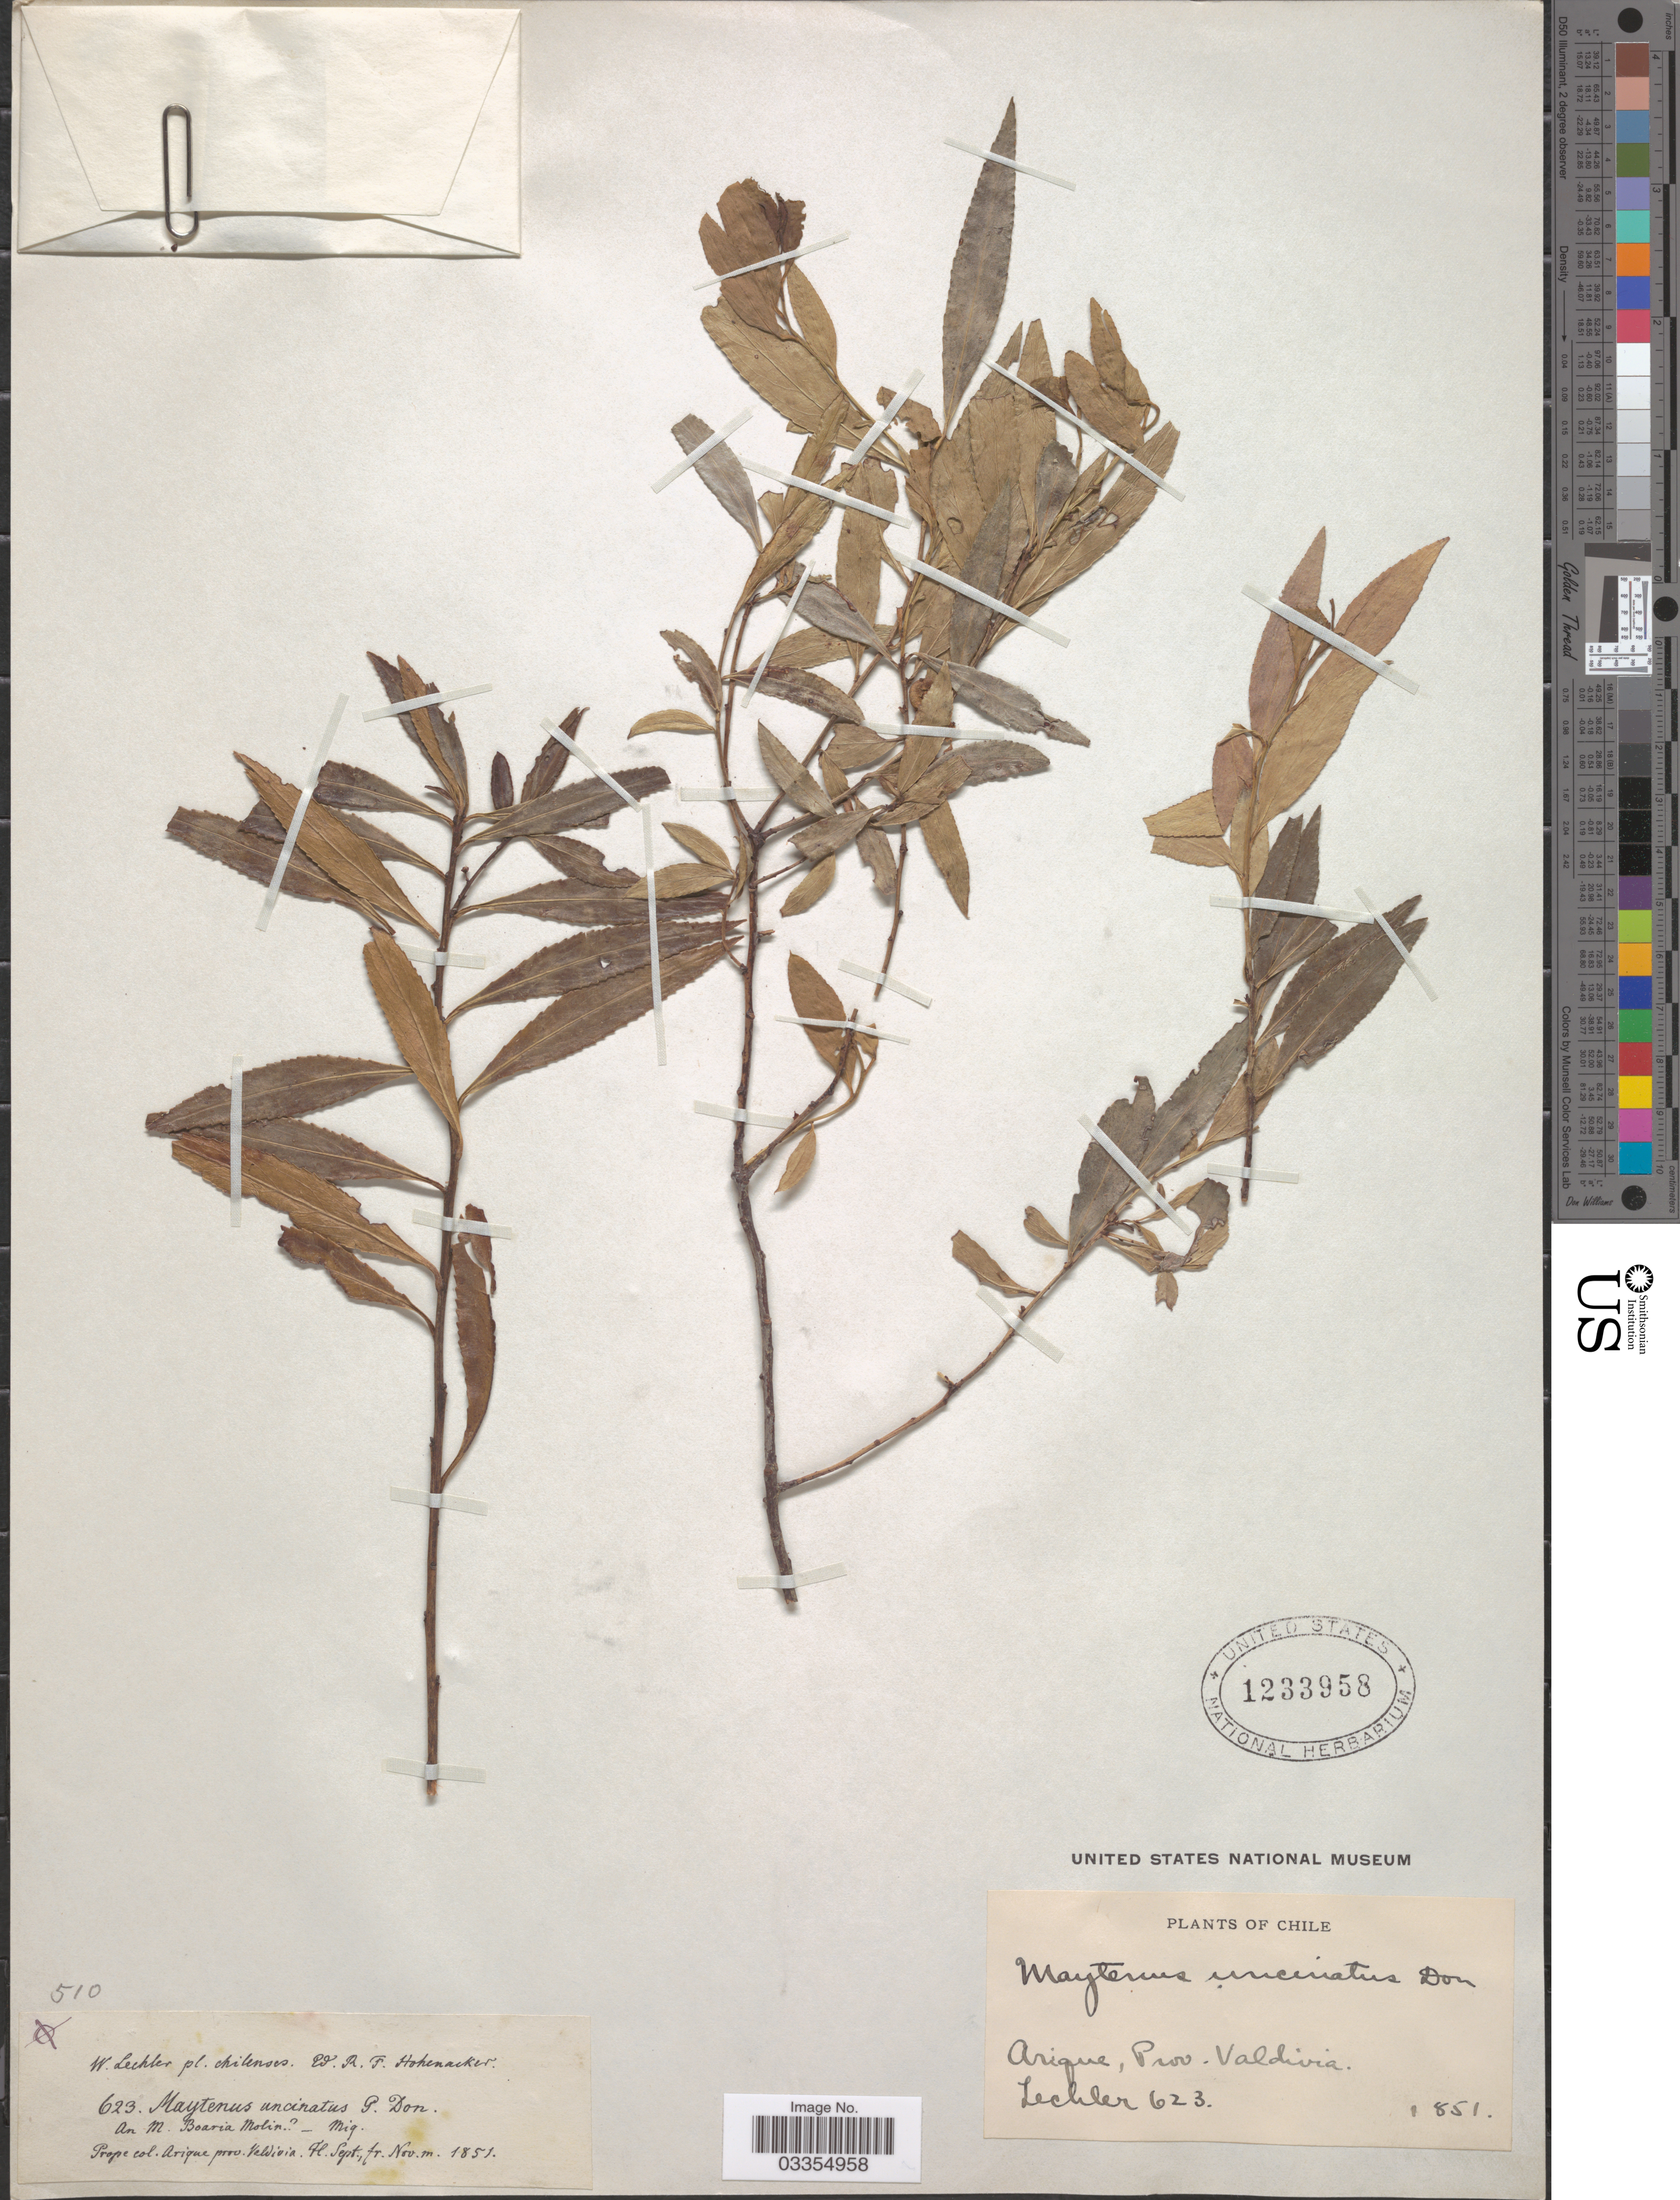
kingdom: Plantae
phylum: Tracheophyta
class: Magnoliopsida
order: Celastrales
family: Celastraceae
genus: Maytenus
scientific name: Maytenus uncinata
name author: G. Don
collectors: W. Lechler & R. F. Hohenacker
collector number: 623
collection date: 1851-09/1851-11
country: Chile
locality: Arique prov. Valdivia.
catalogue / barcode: US 1233958